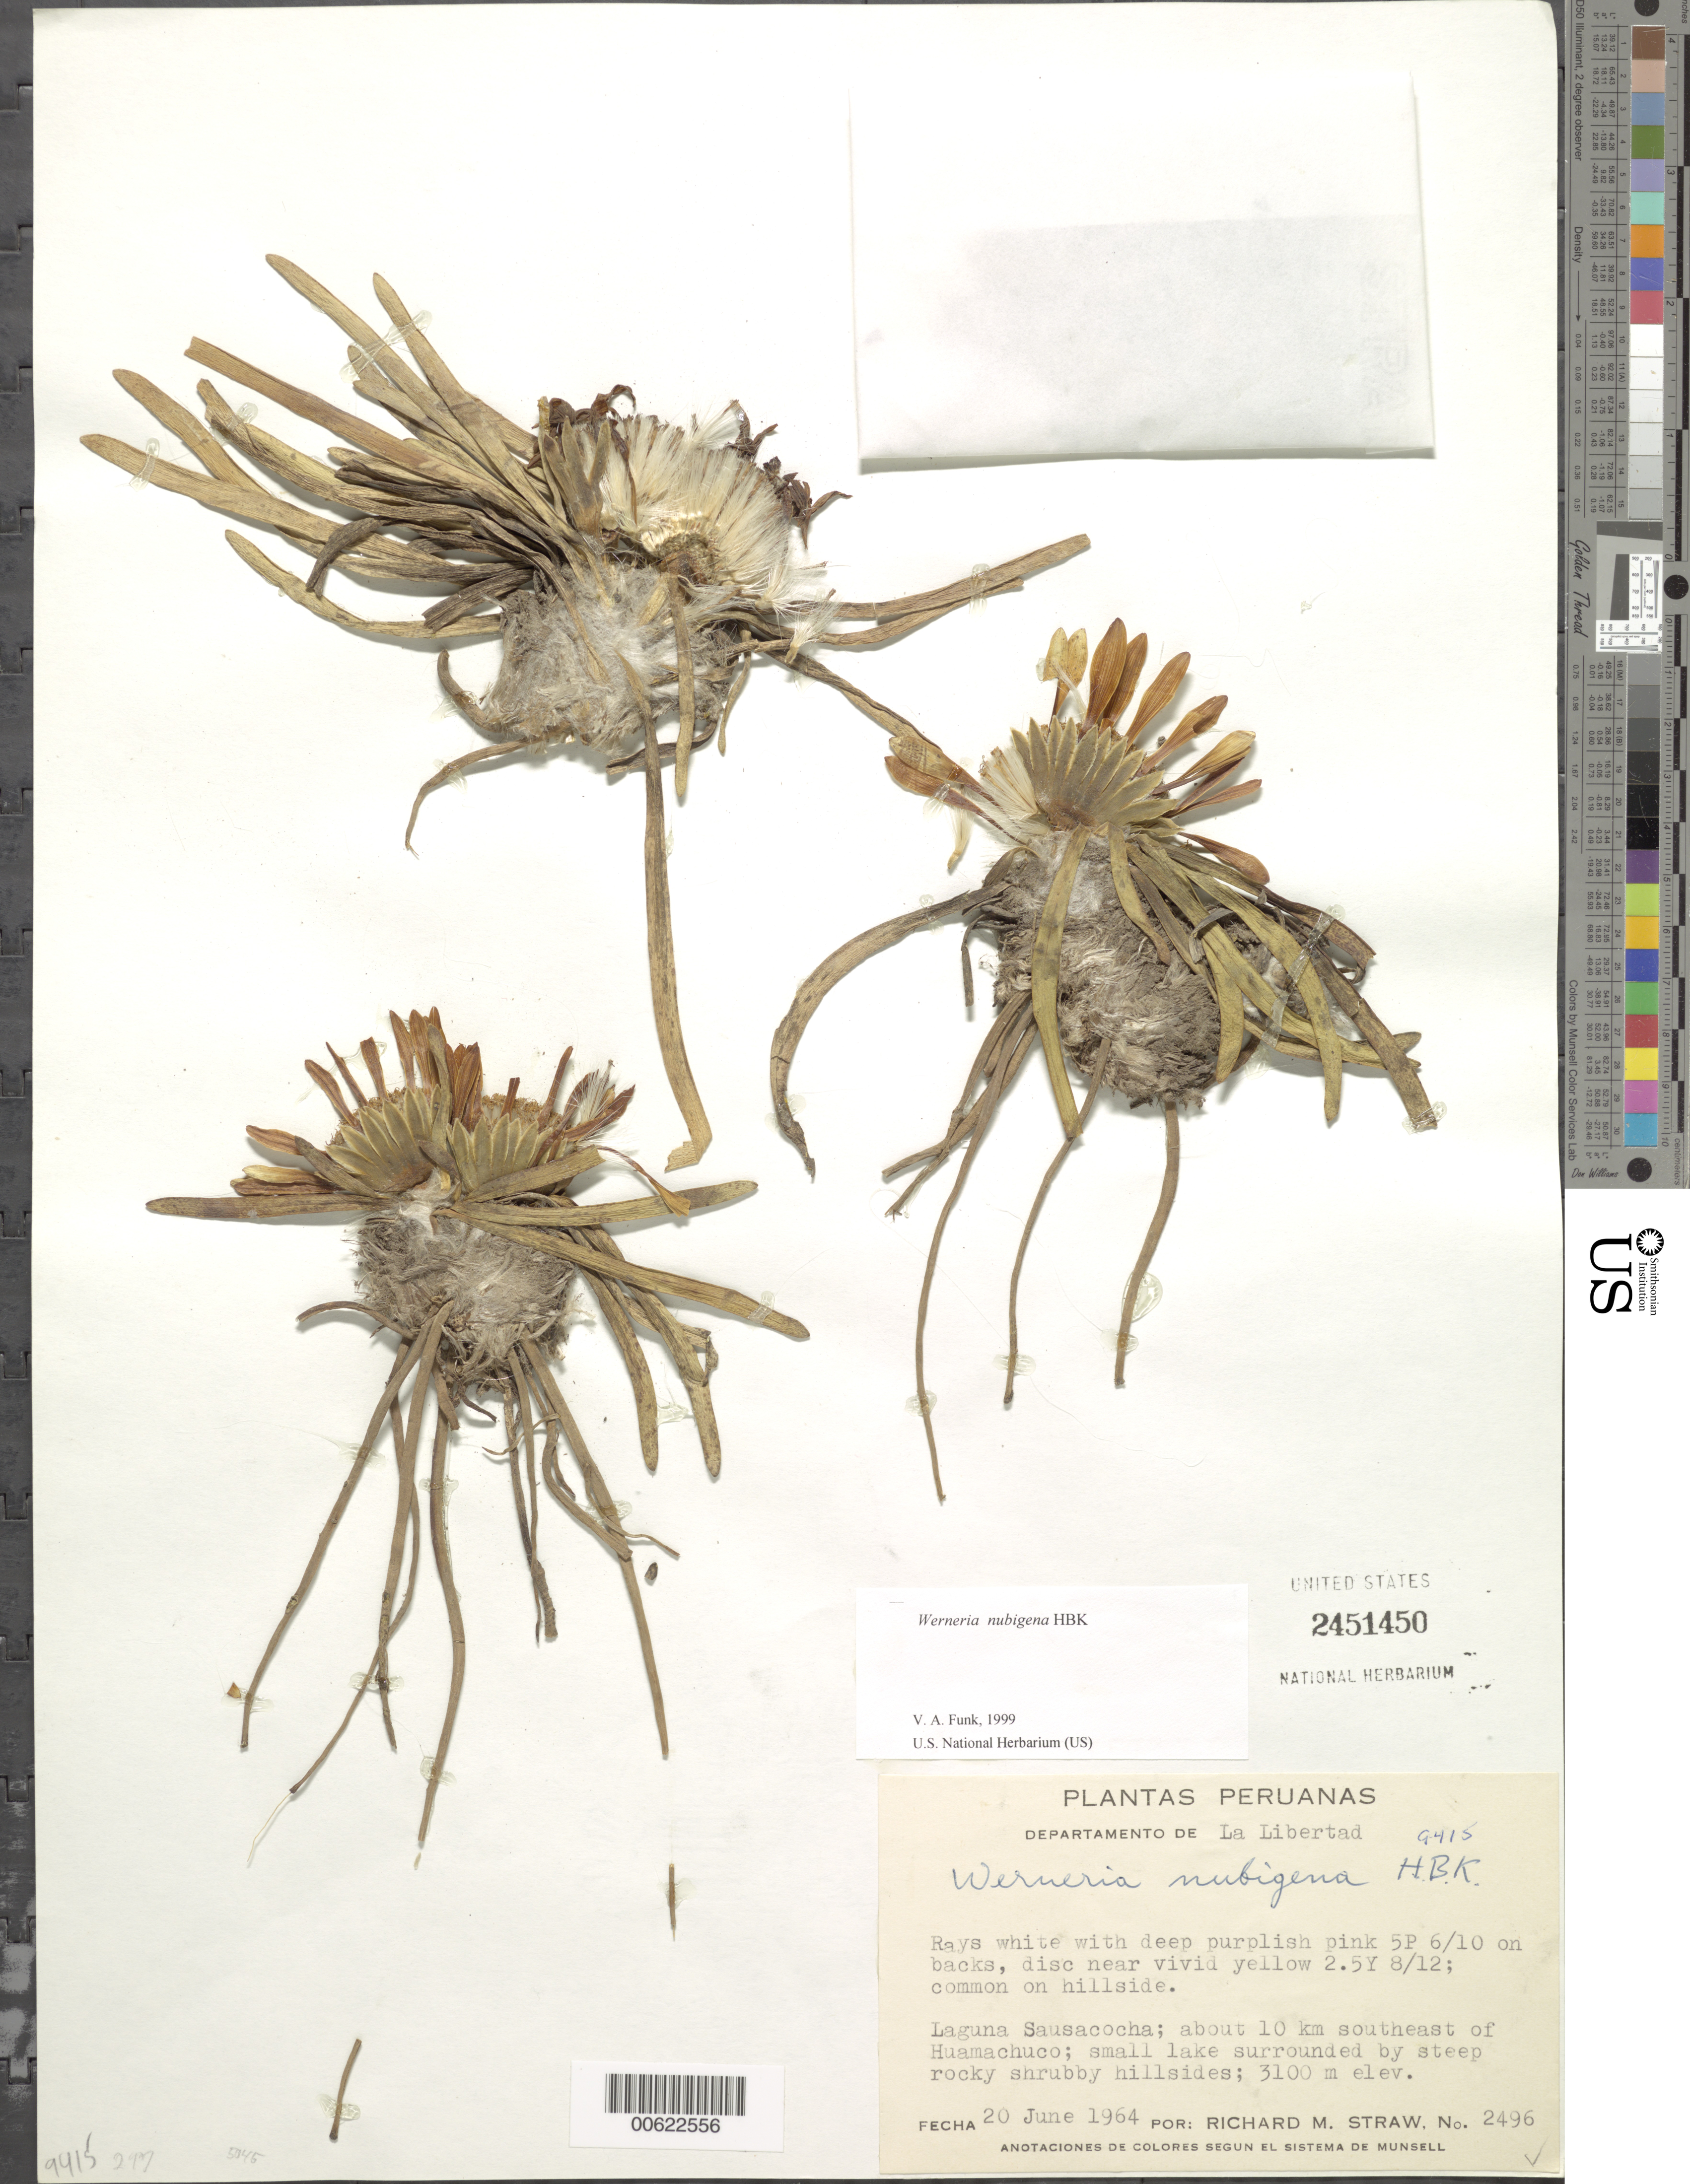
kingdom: Plantae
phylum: Tracheophyta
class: Magnoliopsida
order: Asterales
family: Asteraceae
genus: Werneria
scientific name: Werneria nubigena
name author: Kunth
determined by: Funk, Vicki A., (BOT), Smithsonian Institution - National Museum of Natural History (UNITED STATES)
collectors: R. M. Straw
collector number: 2496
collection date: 1964-06-20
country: Peru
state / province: La Libertad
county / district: Sanchez Carrion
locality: Laguna Sausacocha; about 10 km SE of Huamachuco. Huamachuco Dist.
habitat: Small lake surrounded by steep rocky shrubby hillsides; hillside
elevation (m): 3100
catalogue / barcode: US 2451450